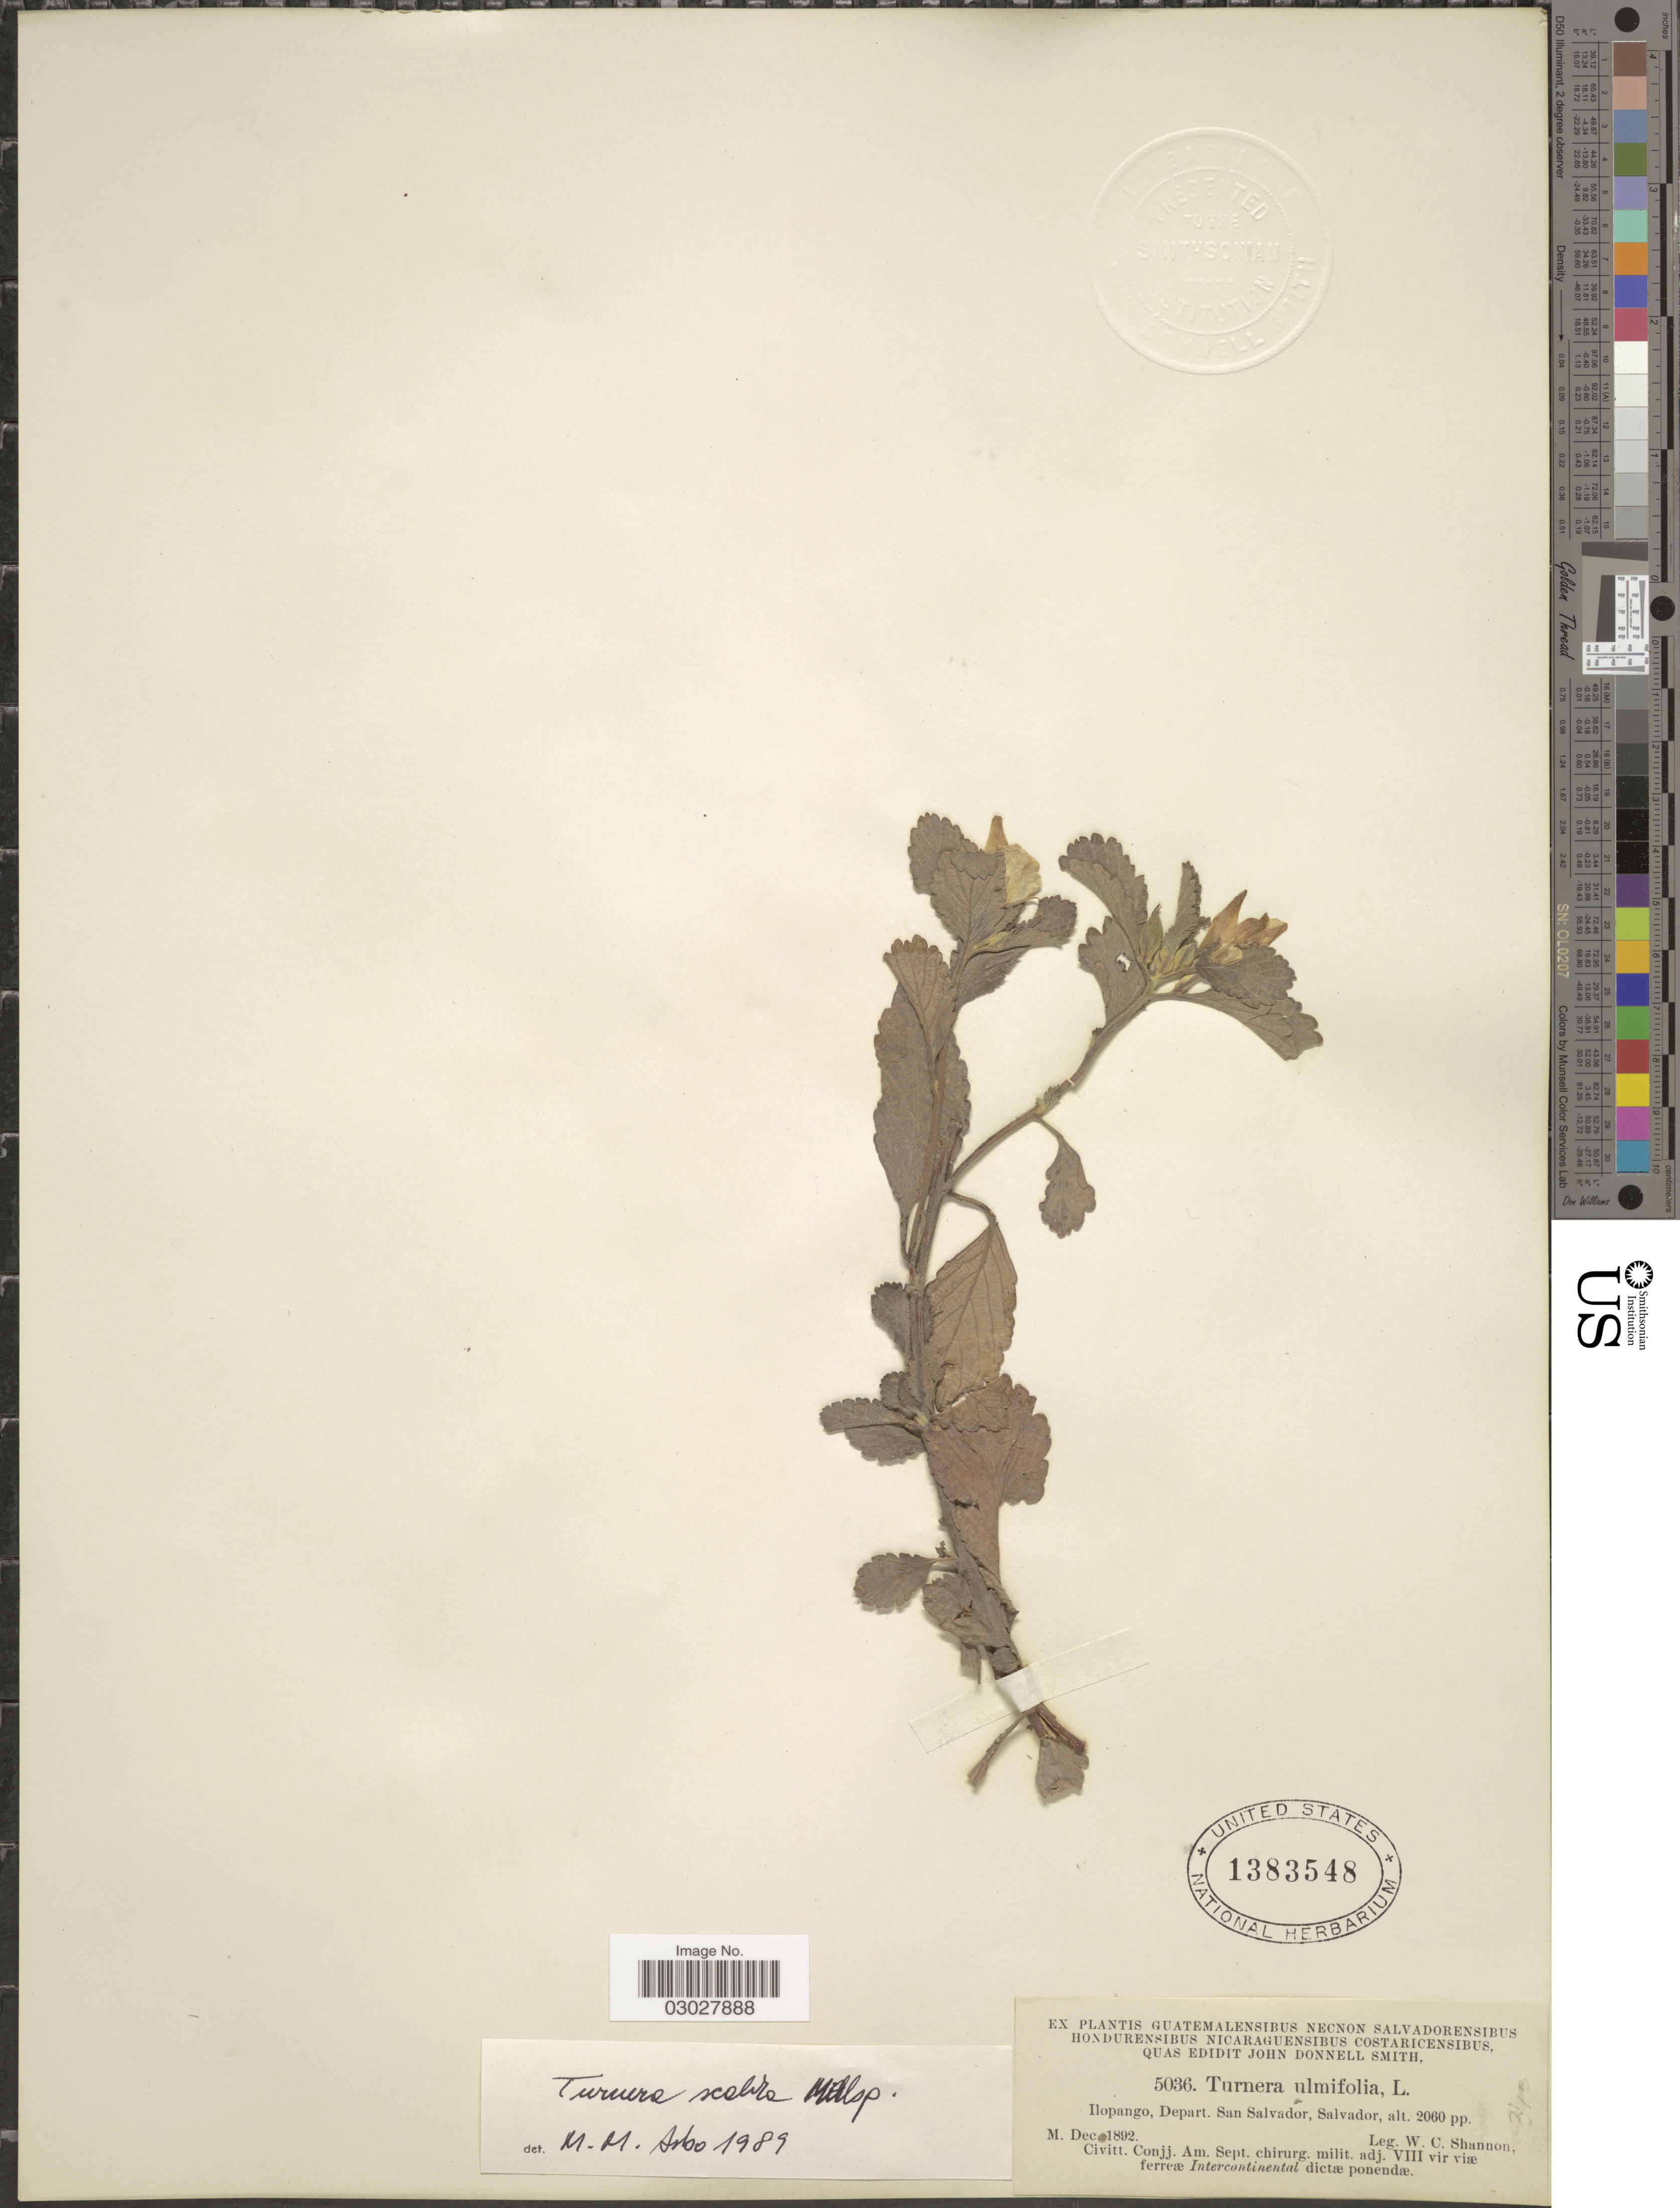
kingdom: Plantae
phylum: Tracheophyta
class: Magnoliopsida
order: Malpighiales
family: Turneraceae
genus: Turnera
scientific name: Turnera scabra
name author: Millsp.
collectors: W. C. Shannon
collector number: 5036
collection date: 1892-12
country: El Salvador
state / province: San Salvador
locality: Ilopango, Depart. San Salvador.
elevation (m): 628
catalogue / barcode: US 1383548